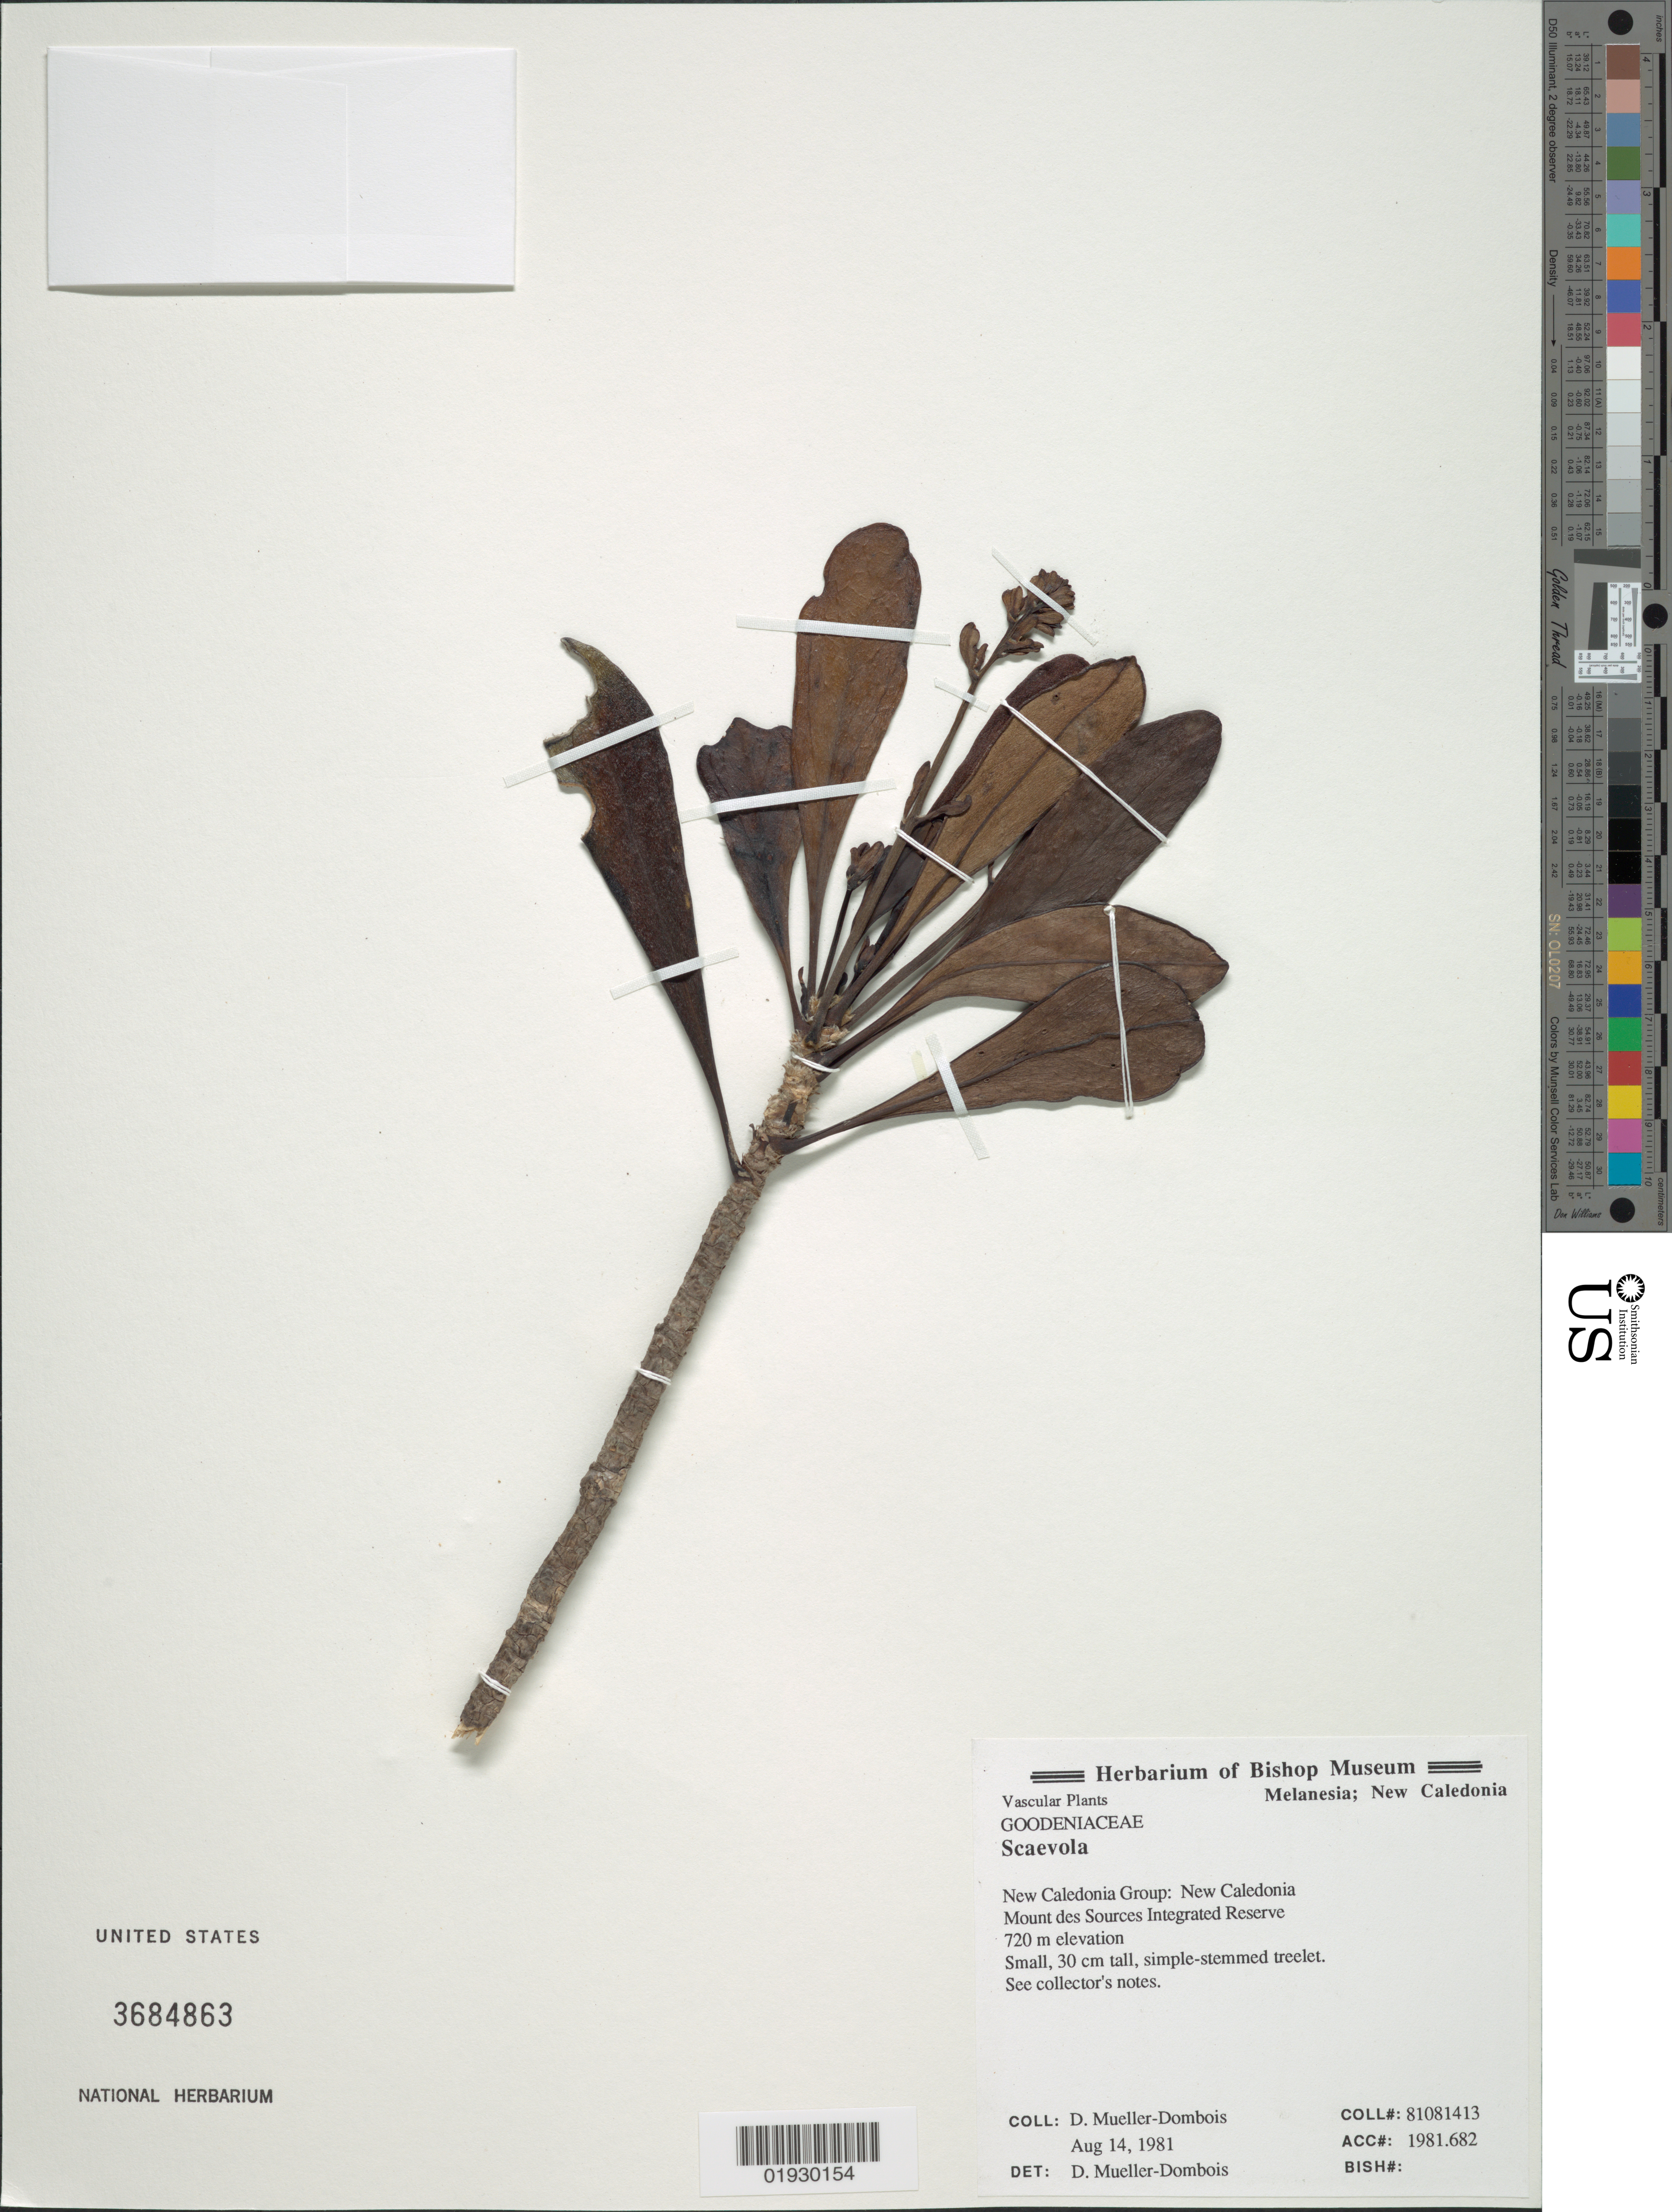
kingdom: Plantae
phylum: Tracheophyta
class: Magnoliopsida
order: Asterales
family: Goodeniaceae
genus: Scaevola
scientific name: Scaevola sp.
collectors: D. Meuller-Dombois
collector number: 81081413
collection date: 1981-08-14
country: New Caledonia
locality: Melanesia; New Caledonia. New Caledonia Group: New Caledonia. Mount des Sources Integrated Reserve.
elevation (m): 720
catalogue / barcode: US 3684863